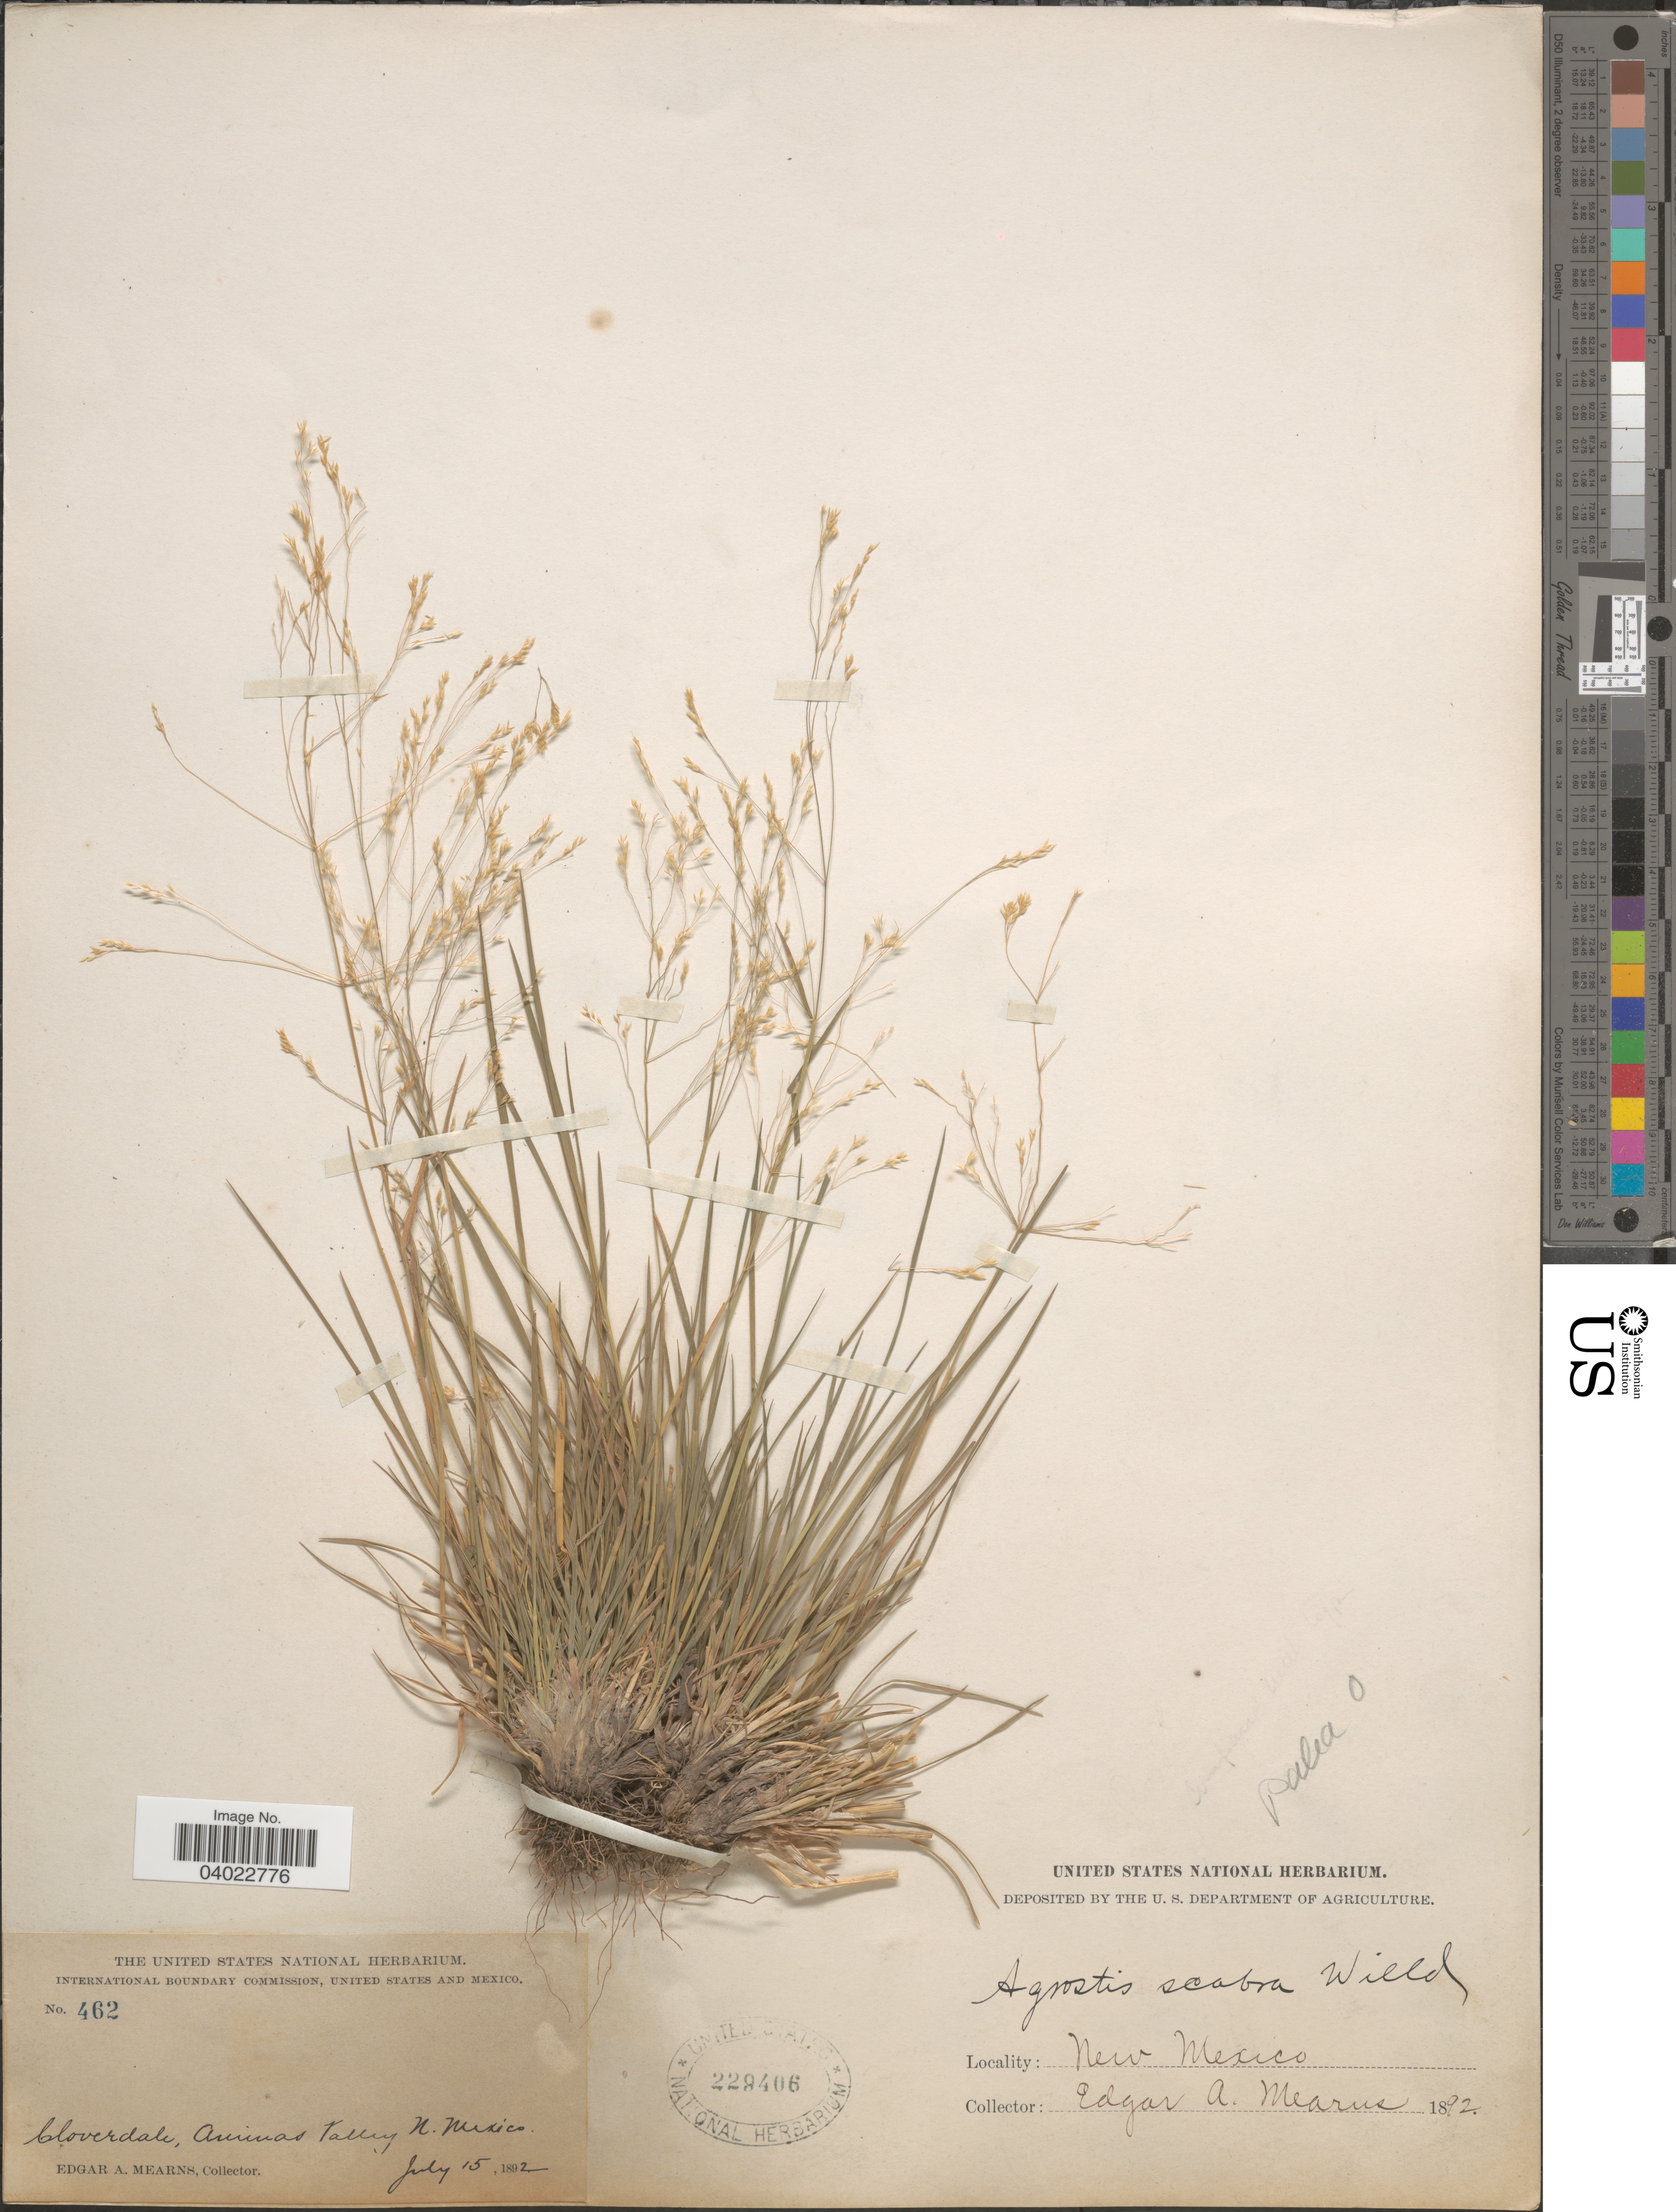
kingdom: Plantae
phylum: Tracheophyta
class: Liliopsida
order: Poales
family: Poaceae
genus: Agrostis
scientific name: Agrostis scabra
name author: Willd.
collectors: E. A. Mearns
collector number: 462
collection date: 1892-07-15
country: United States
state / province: New Mexico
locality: Cloverdale, Animas Valley.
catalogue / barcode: US 229406